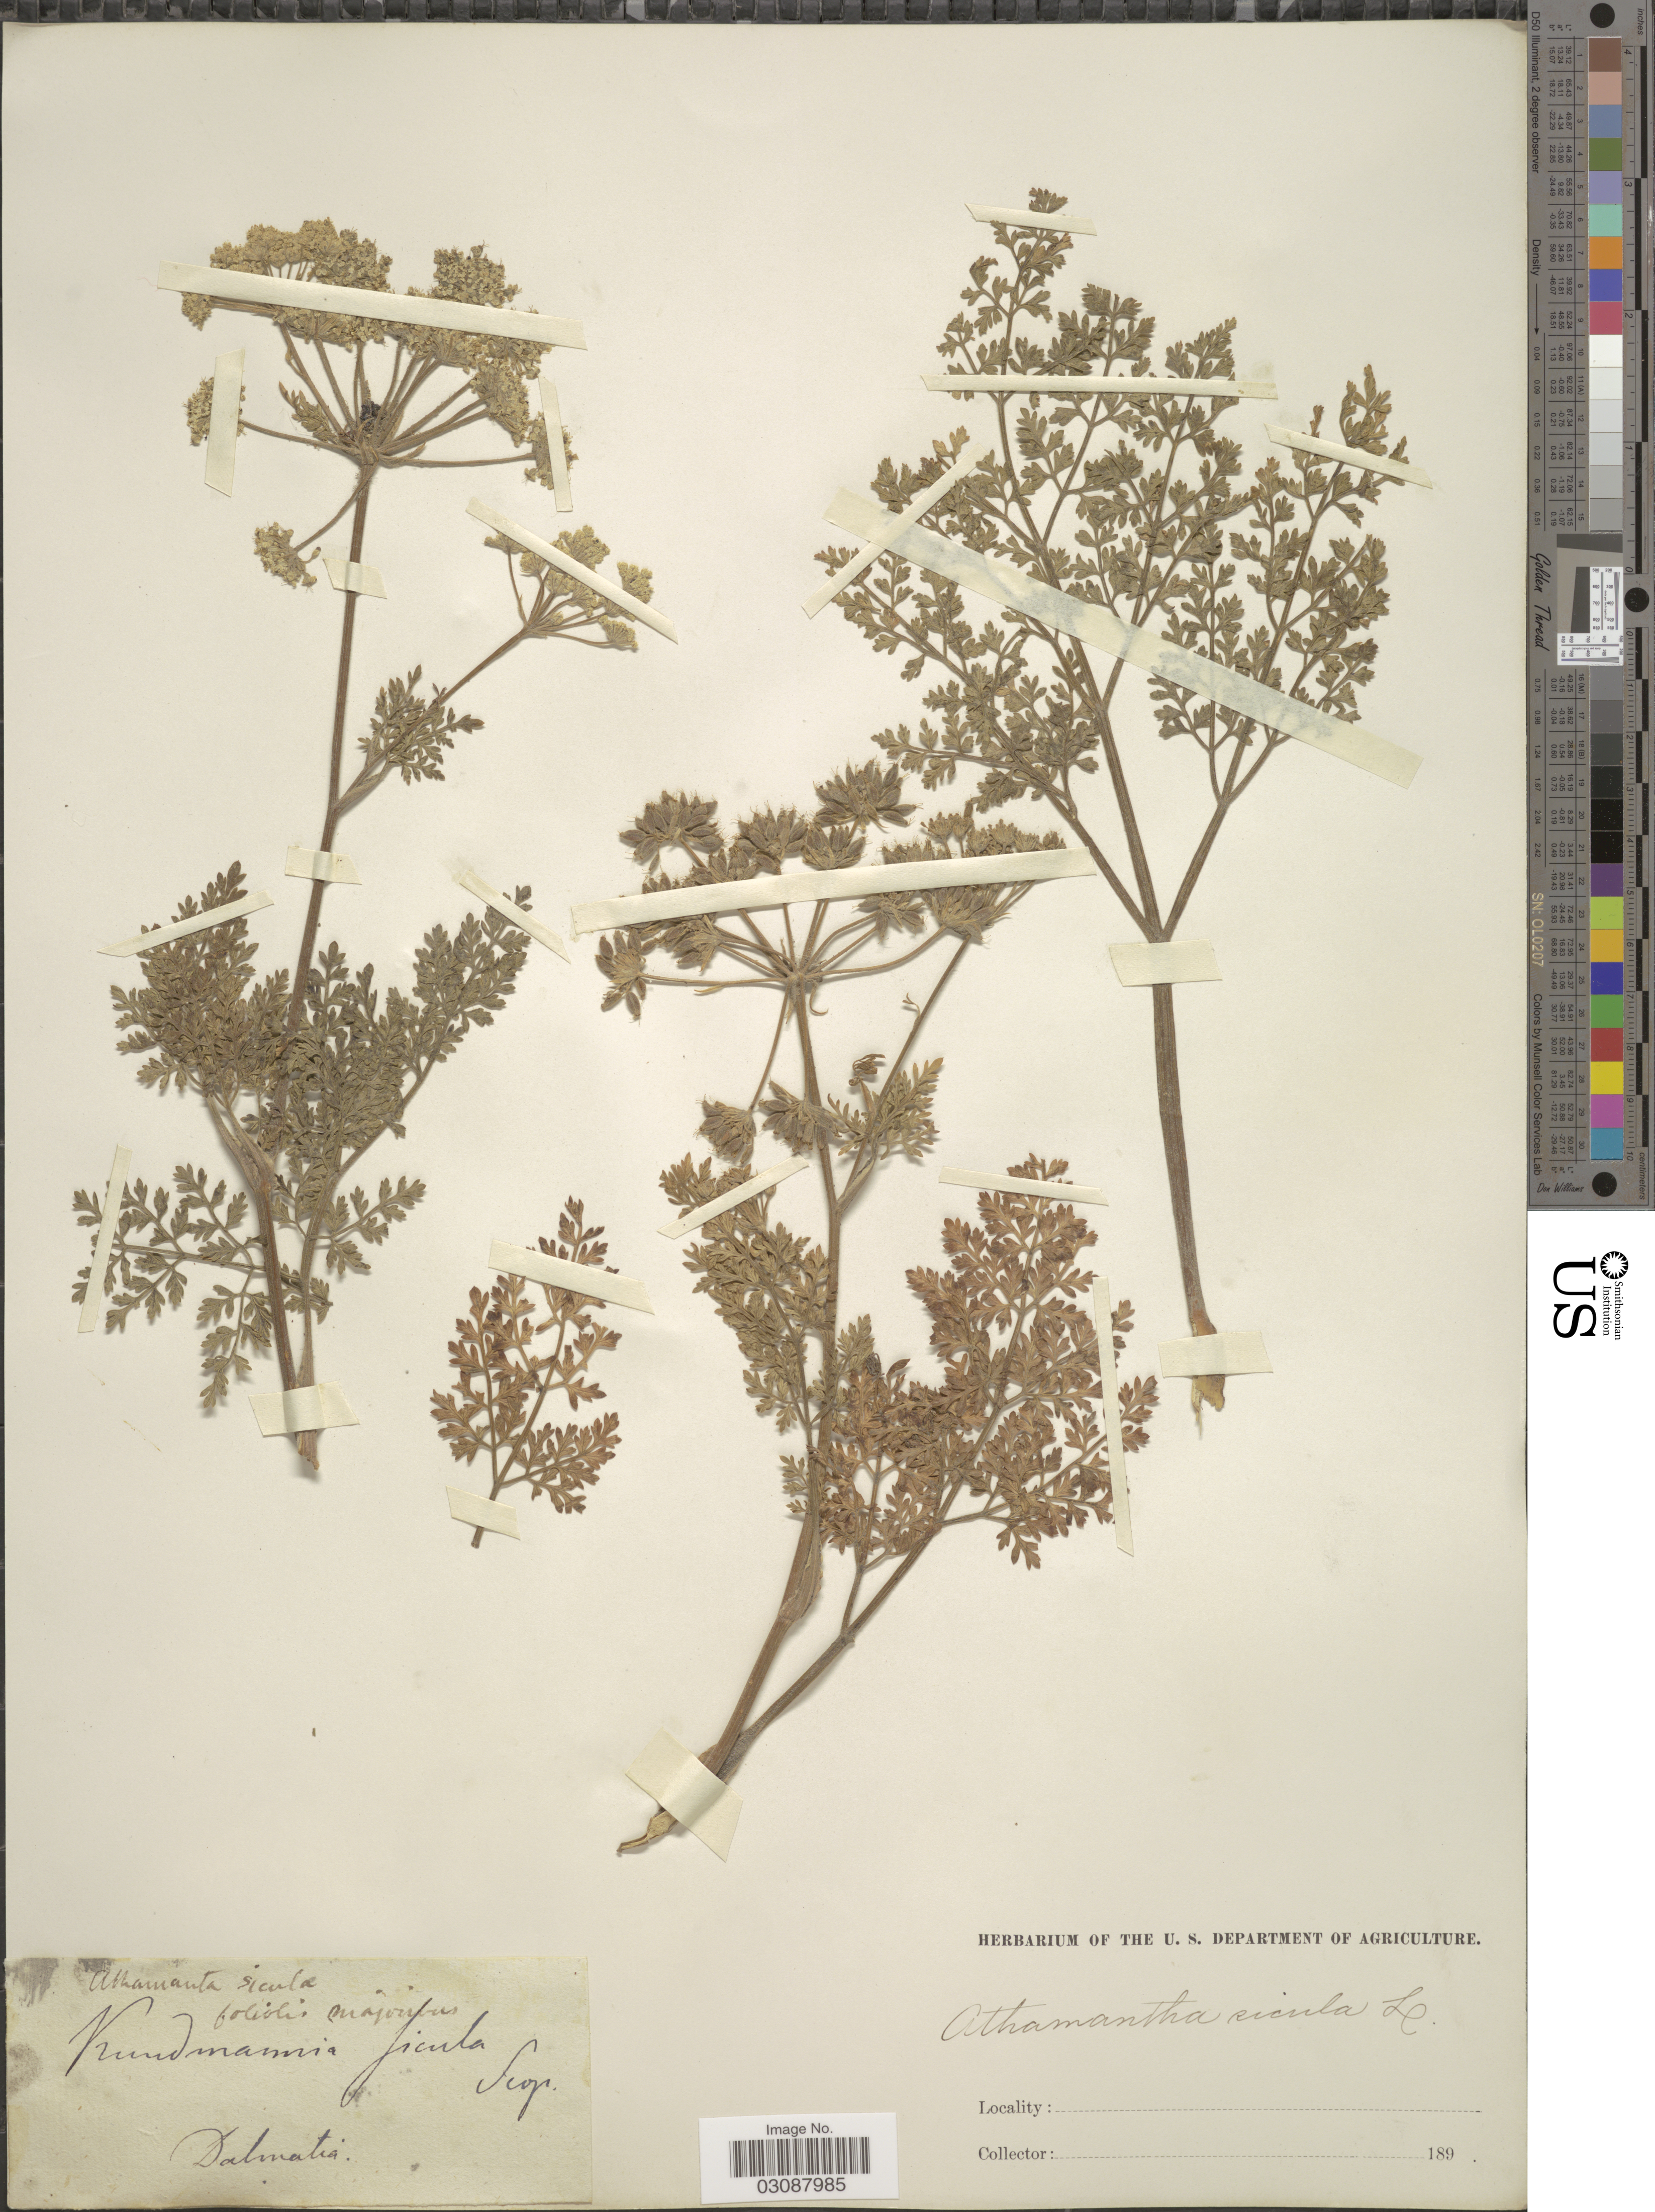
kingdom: Plantae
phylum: Tracheophyta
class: Magnoliopsida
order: Apiales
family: Apiaceae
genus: Athamanta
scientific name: Athamanta sicula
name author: L.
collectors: ex herb. U. S. Department of Agriculture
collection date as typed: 189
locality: Dalmatia.